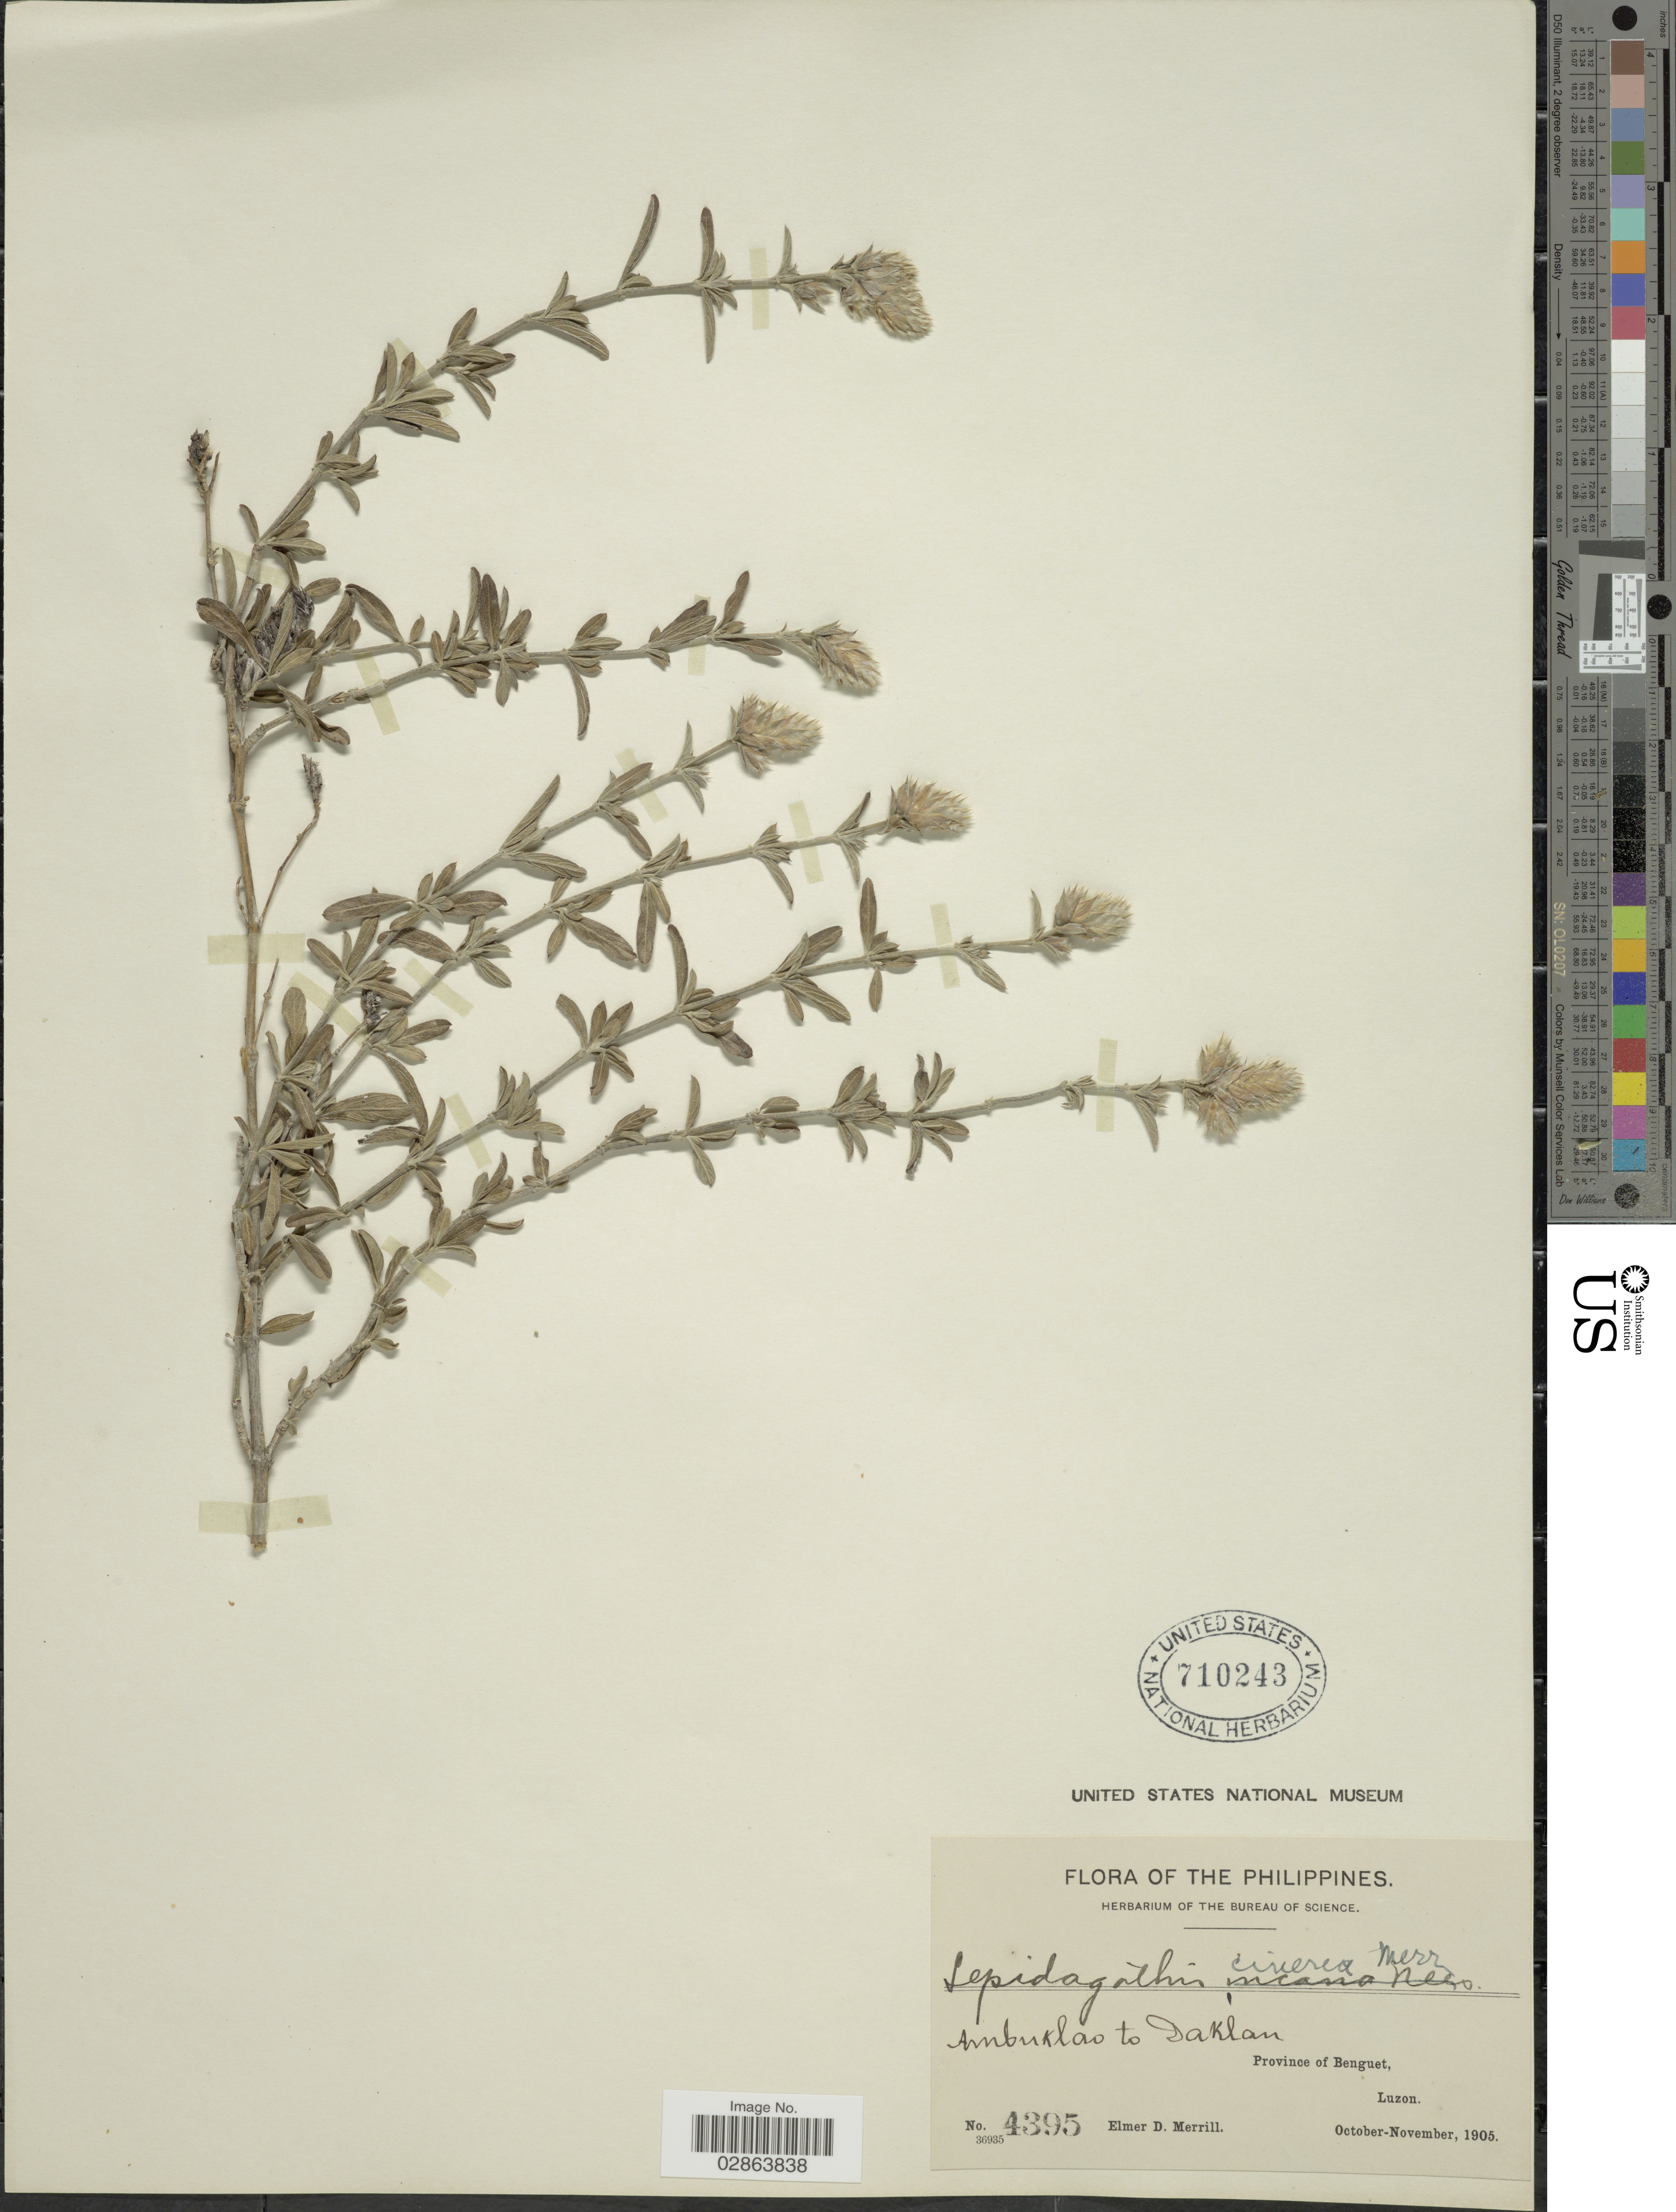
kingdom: Plantae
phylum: Tracheophyta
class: Magnoliopsida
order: Lamiales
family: Acanthaceae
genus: Lepidagathis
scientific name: Lepidagathis cinerea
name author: Merr.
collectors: E. D. Merrill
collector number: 4395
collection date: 1905-10/1905-11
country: Philippines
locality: Ambuklao to Daklan, Province of Benguet, Luzon.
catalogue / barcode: US 710243